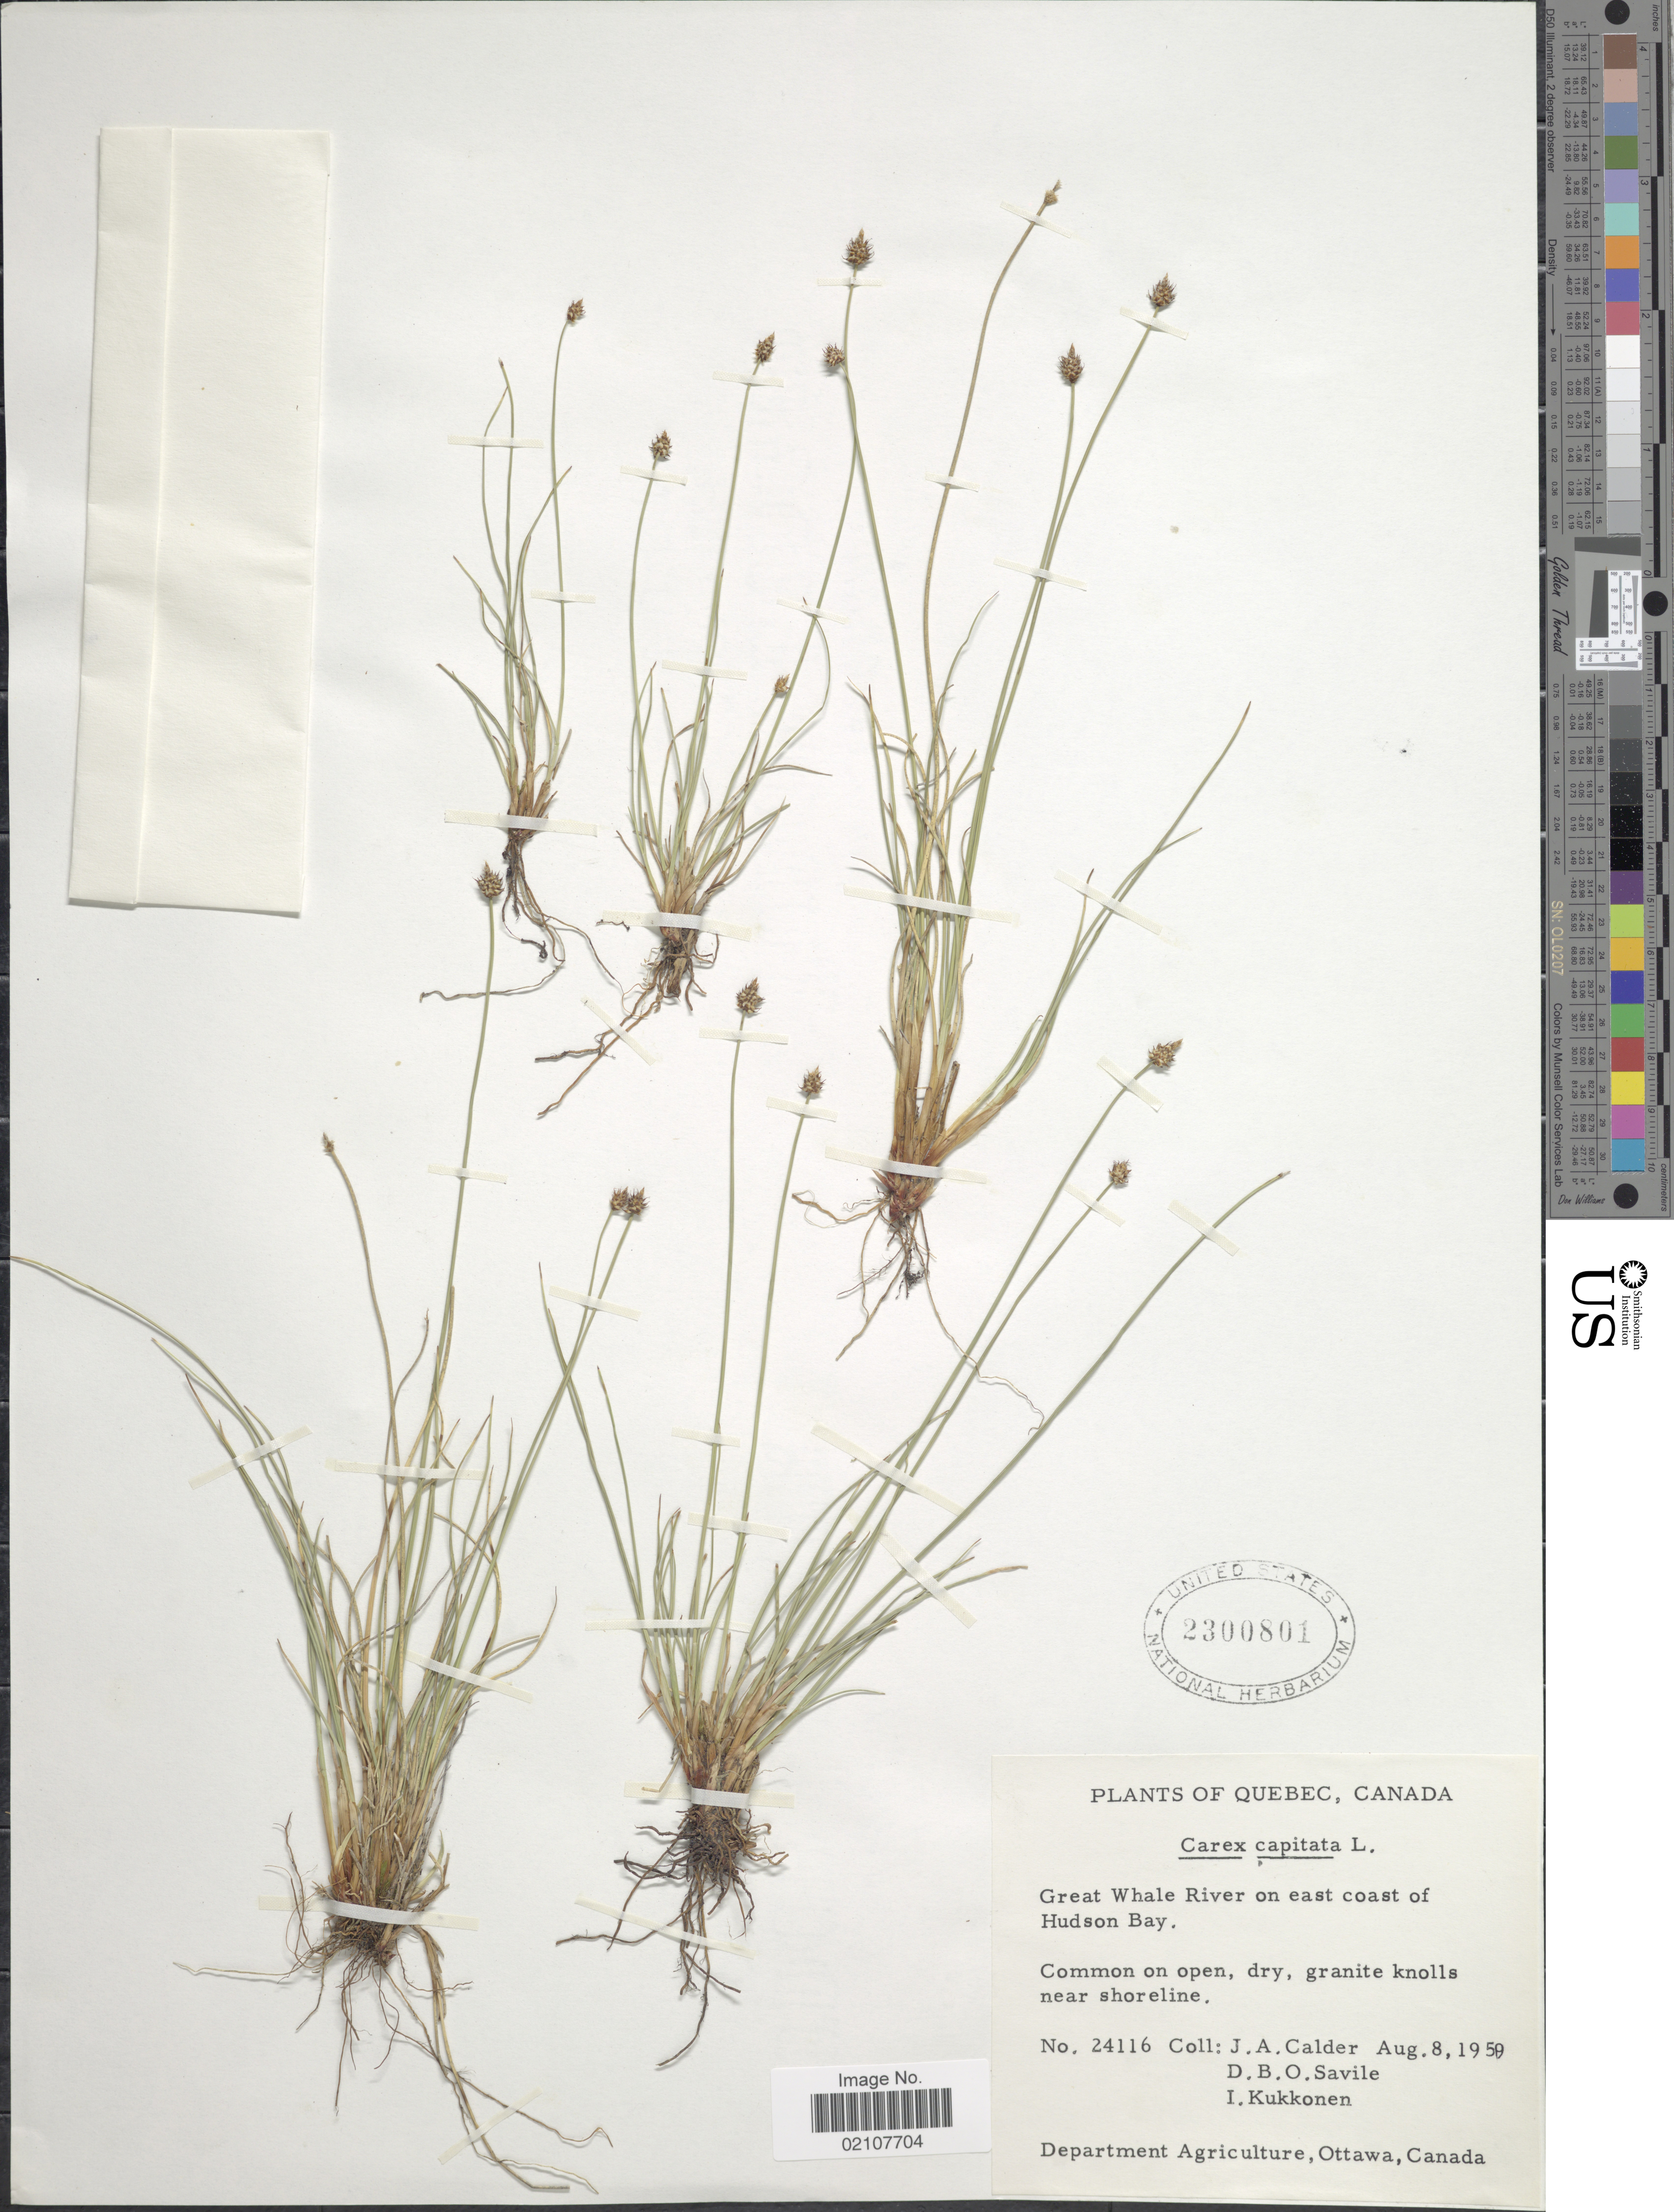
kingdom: Plantae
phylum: Tracheophyta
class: Liliopsida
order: Poales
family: Cyperaceae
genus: Carex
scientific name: Carex capitata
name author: L.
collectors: J. A. Calder, D. Savile & I. Kukkonen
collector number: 24116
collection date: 1959-08-08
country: Canada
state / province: Quebec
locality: Quebec, Canada, Great Whale River on east coast of Hudson Bay.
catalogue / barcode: US 2300801